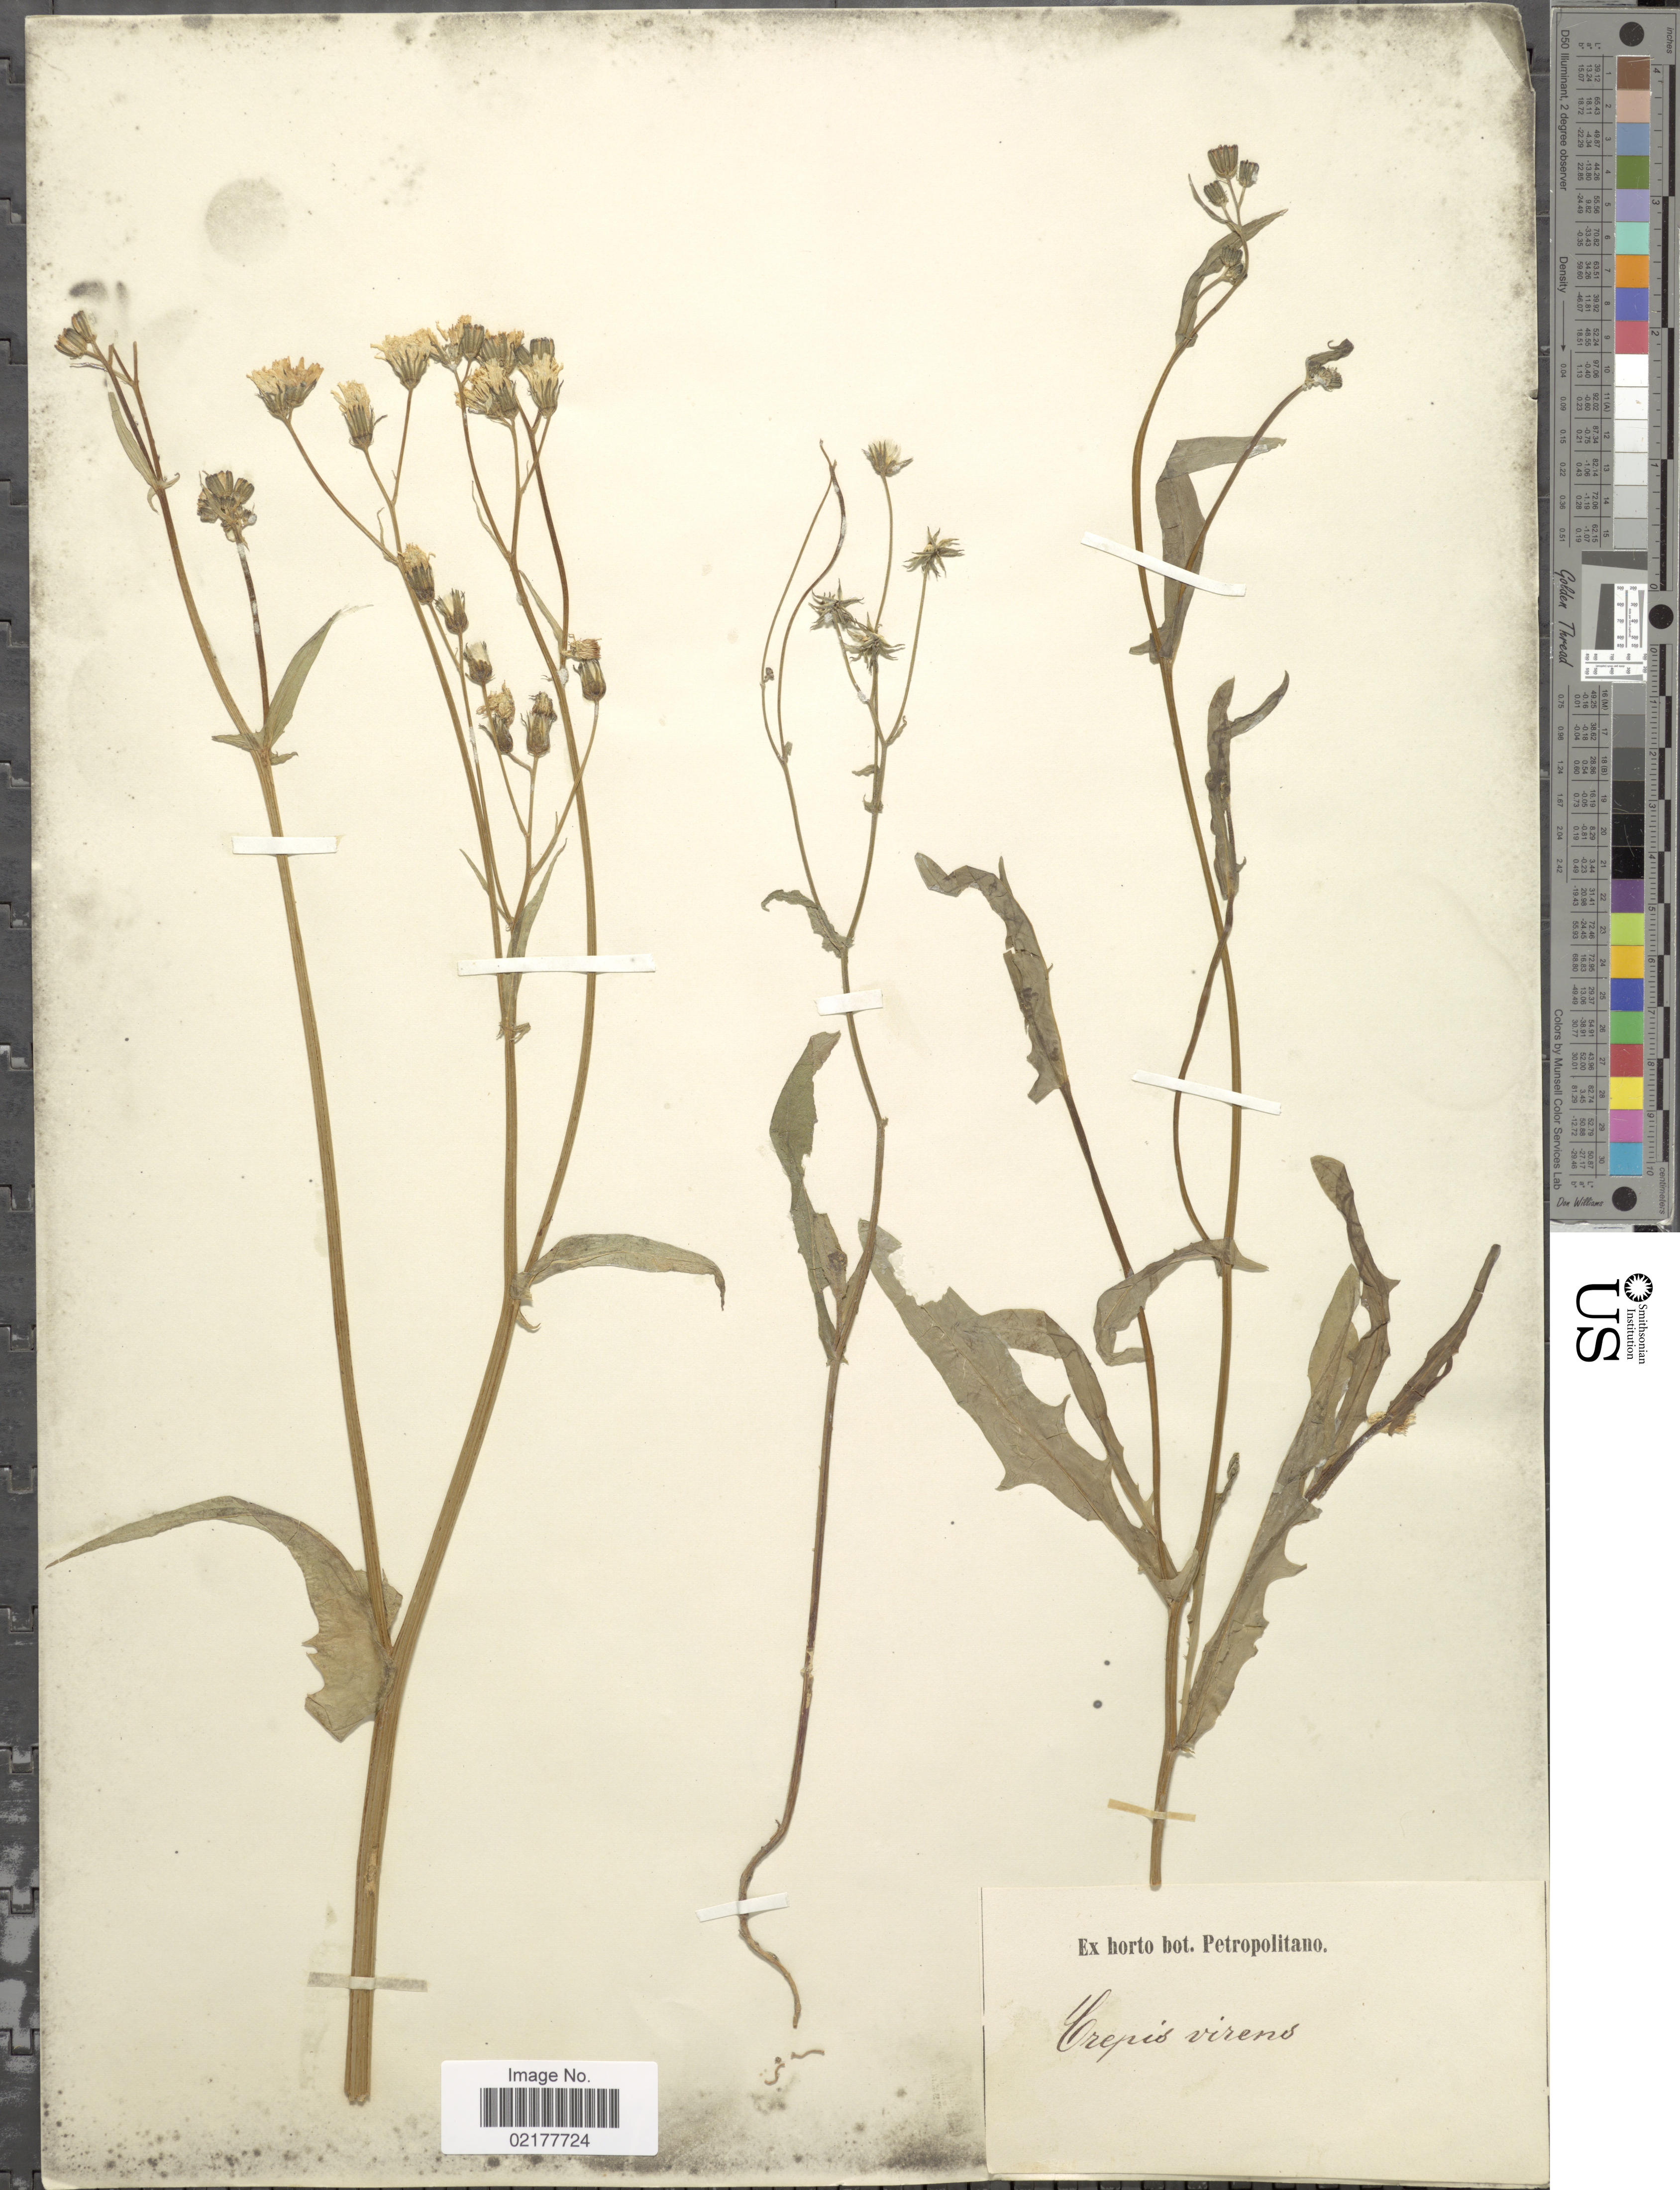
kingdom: Plantae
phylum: Tracheophyta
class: Magnoliopsida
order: Asterales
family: Asteraceae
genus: Crepis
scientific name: Crepis capillaris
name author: (L.) Wallr.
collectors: ex Horto Bot. Petropolitano